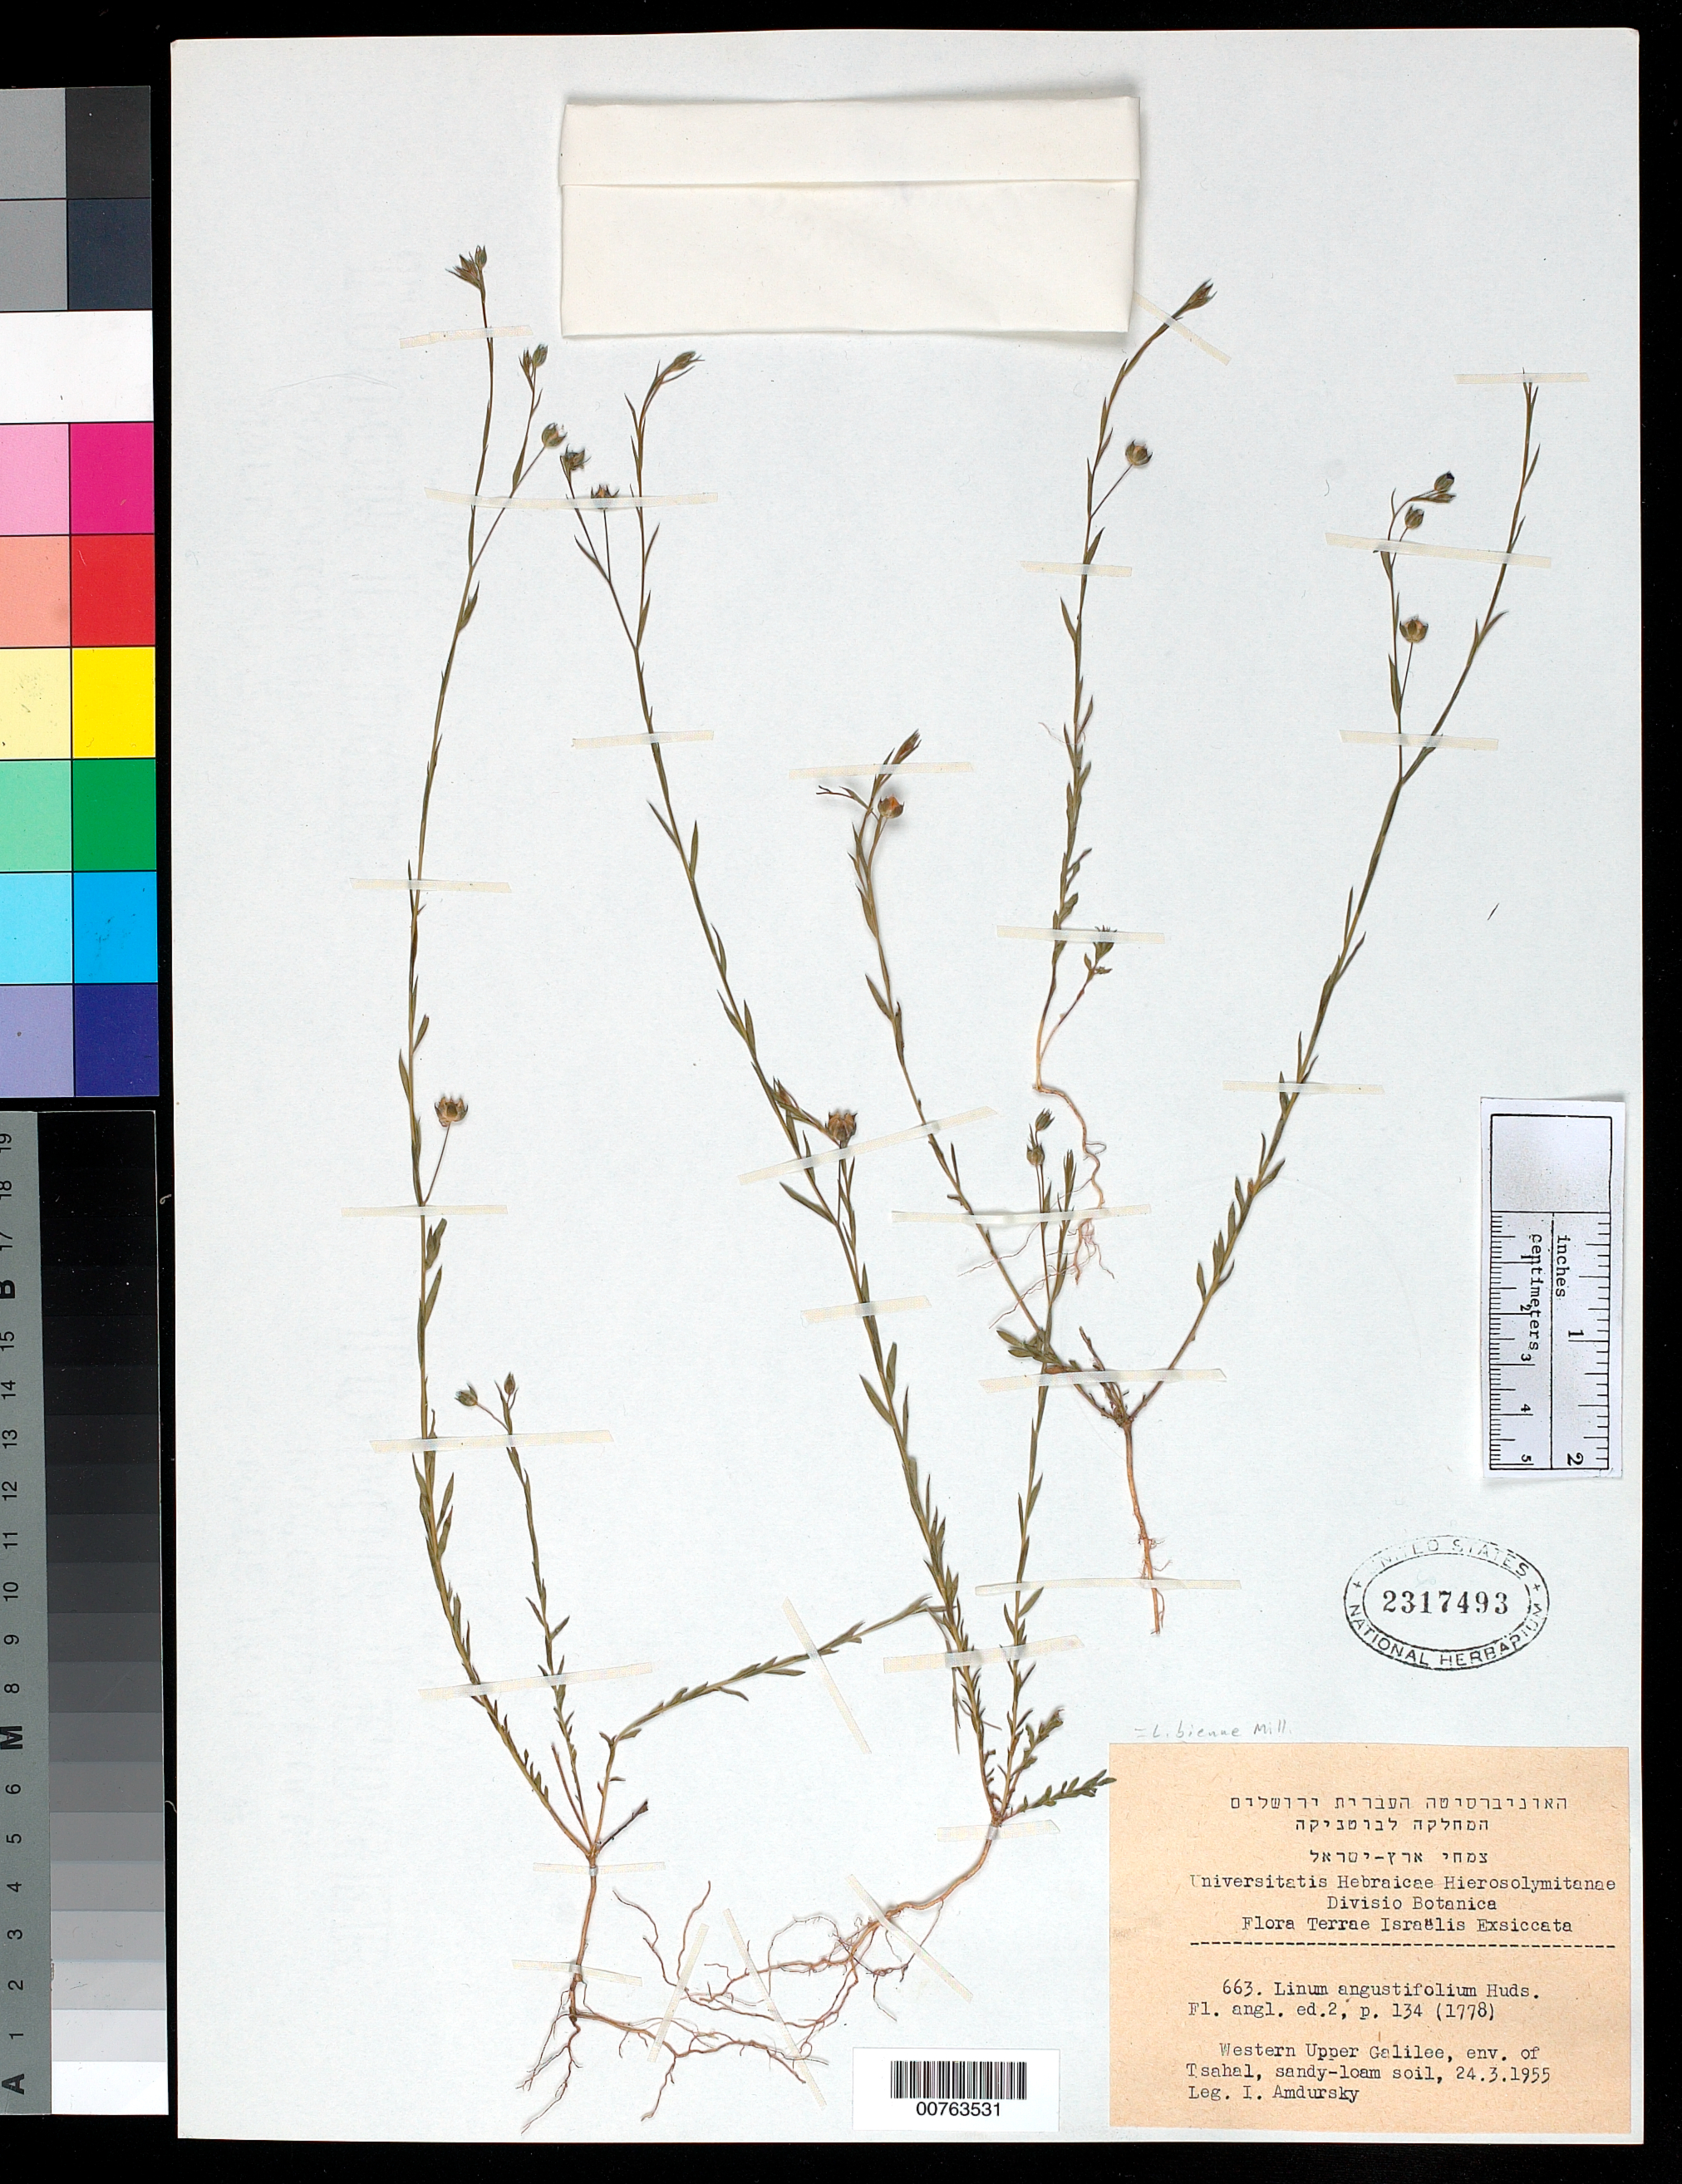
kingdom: Plantae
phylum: Tracheophyta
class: Magnoliopsida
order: Malpighiales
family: Linaceae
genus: Linum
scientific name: Linum bienne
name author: Mill.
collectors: I. Amdursky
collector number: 663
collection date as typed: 24 Mar 1955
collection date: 1955-03-24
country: Israel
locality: Western Upper Galilee, Env. of Tsahal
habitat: sandy-loam soil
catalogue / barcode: US 2317493